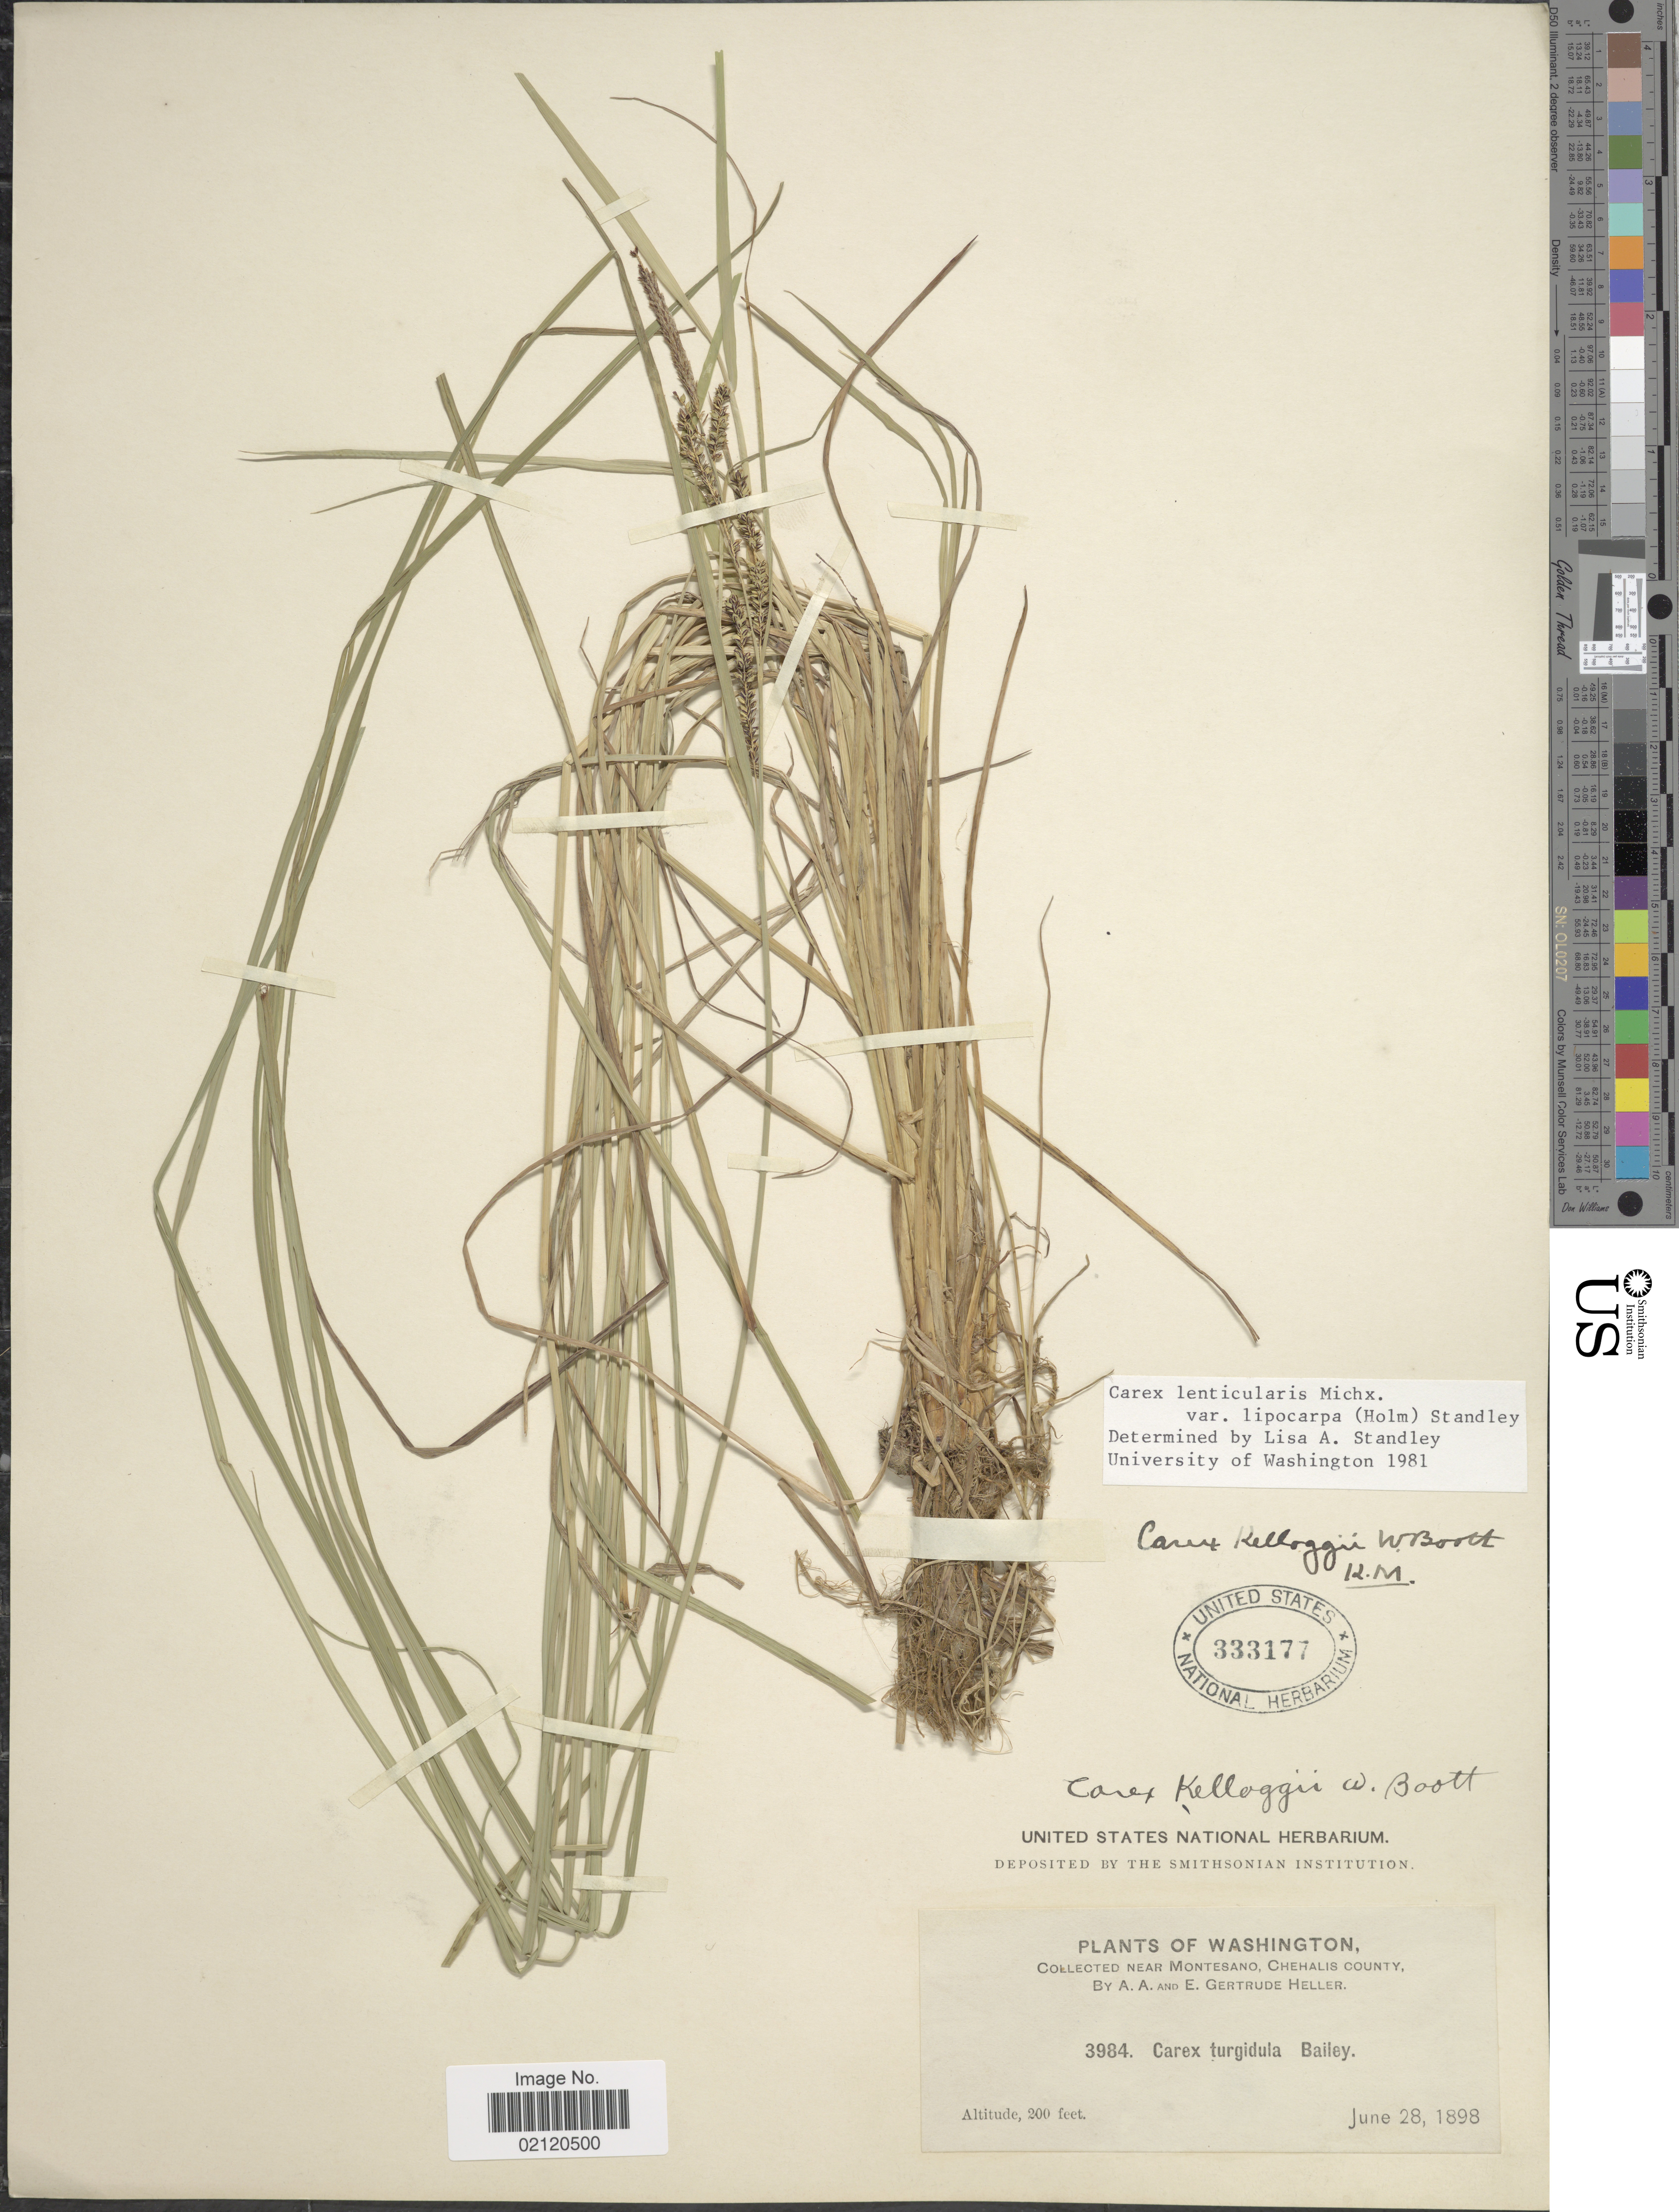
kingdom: Plantae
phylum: Tracheophyta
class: Liliopsida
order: Poales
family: Cyperaceae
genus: Carex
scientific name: Carex kelloggii var. kelloggii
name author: W. Boott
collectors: A. A. Heller & E. G. Heller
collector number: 3984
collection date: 1898-06-28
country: United States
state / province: Washington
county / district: Grays Harbor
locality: Near Montesano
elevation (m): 61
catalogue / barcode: US 333177